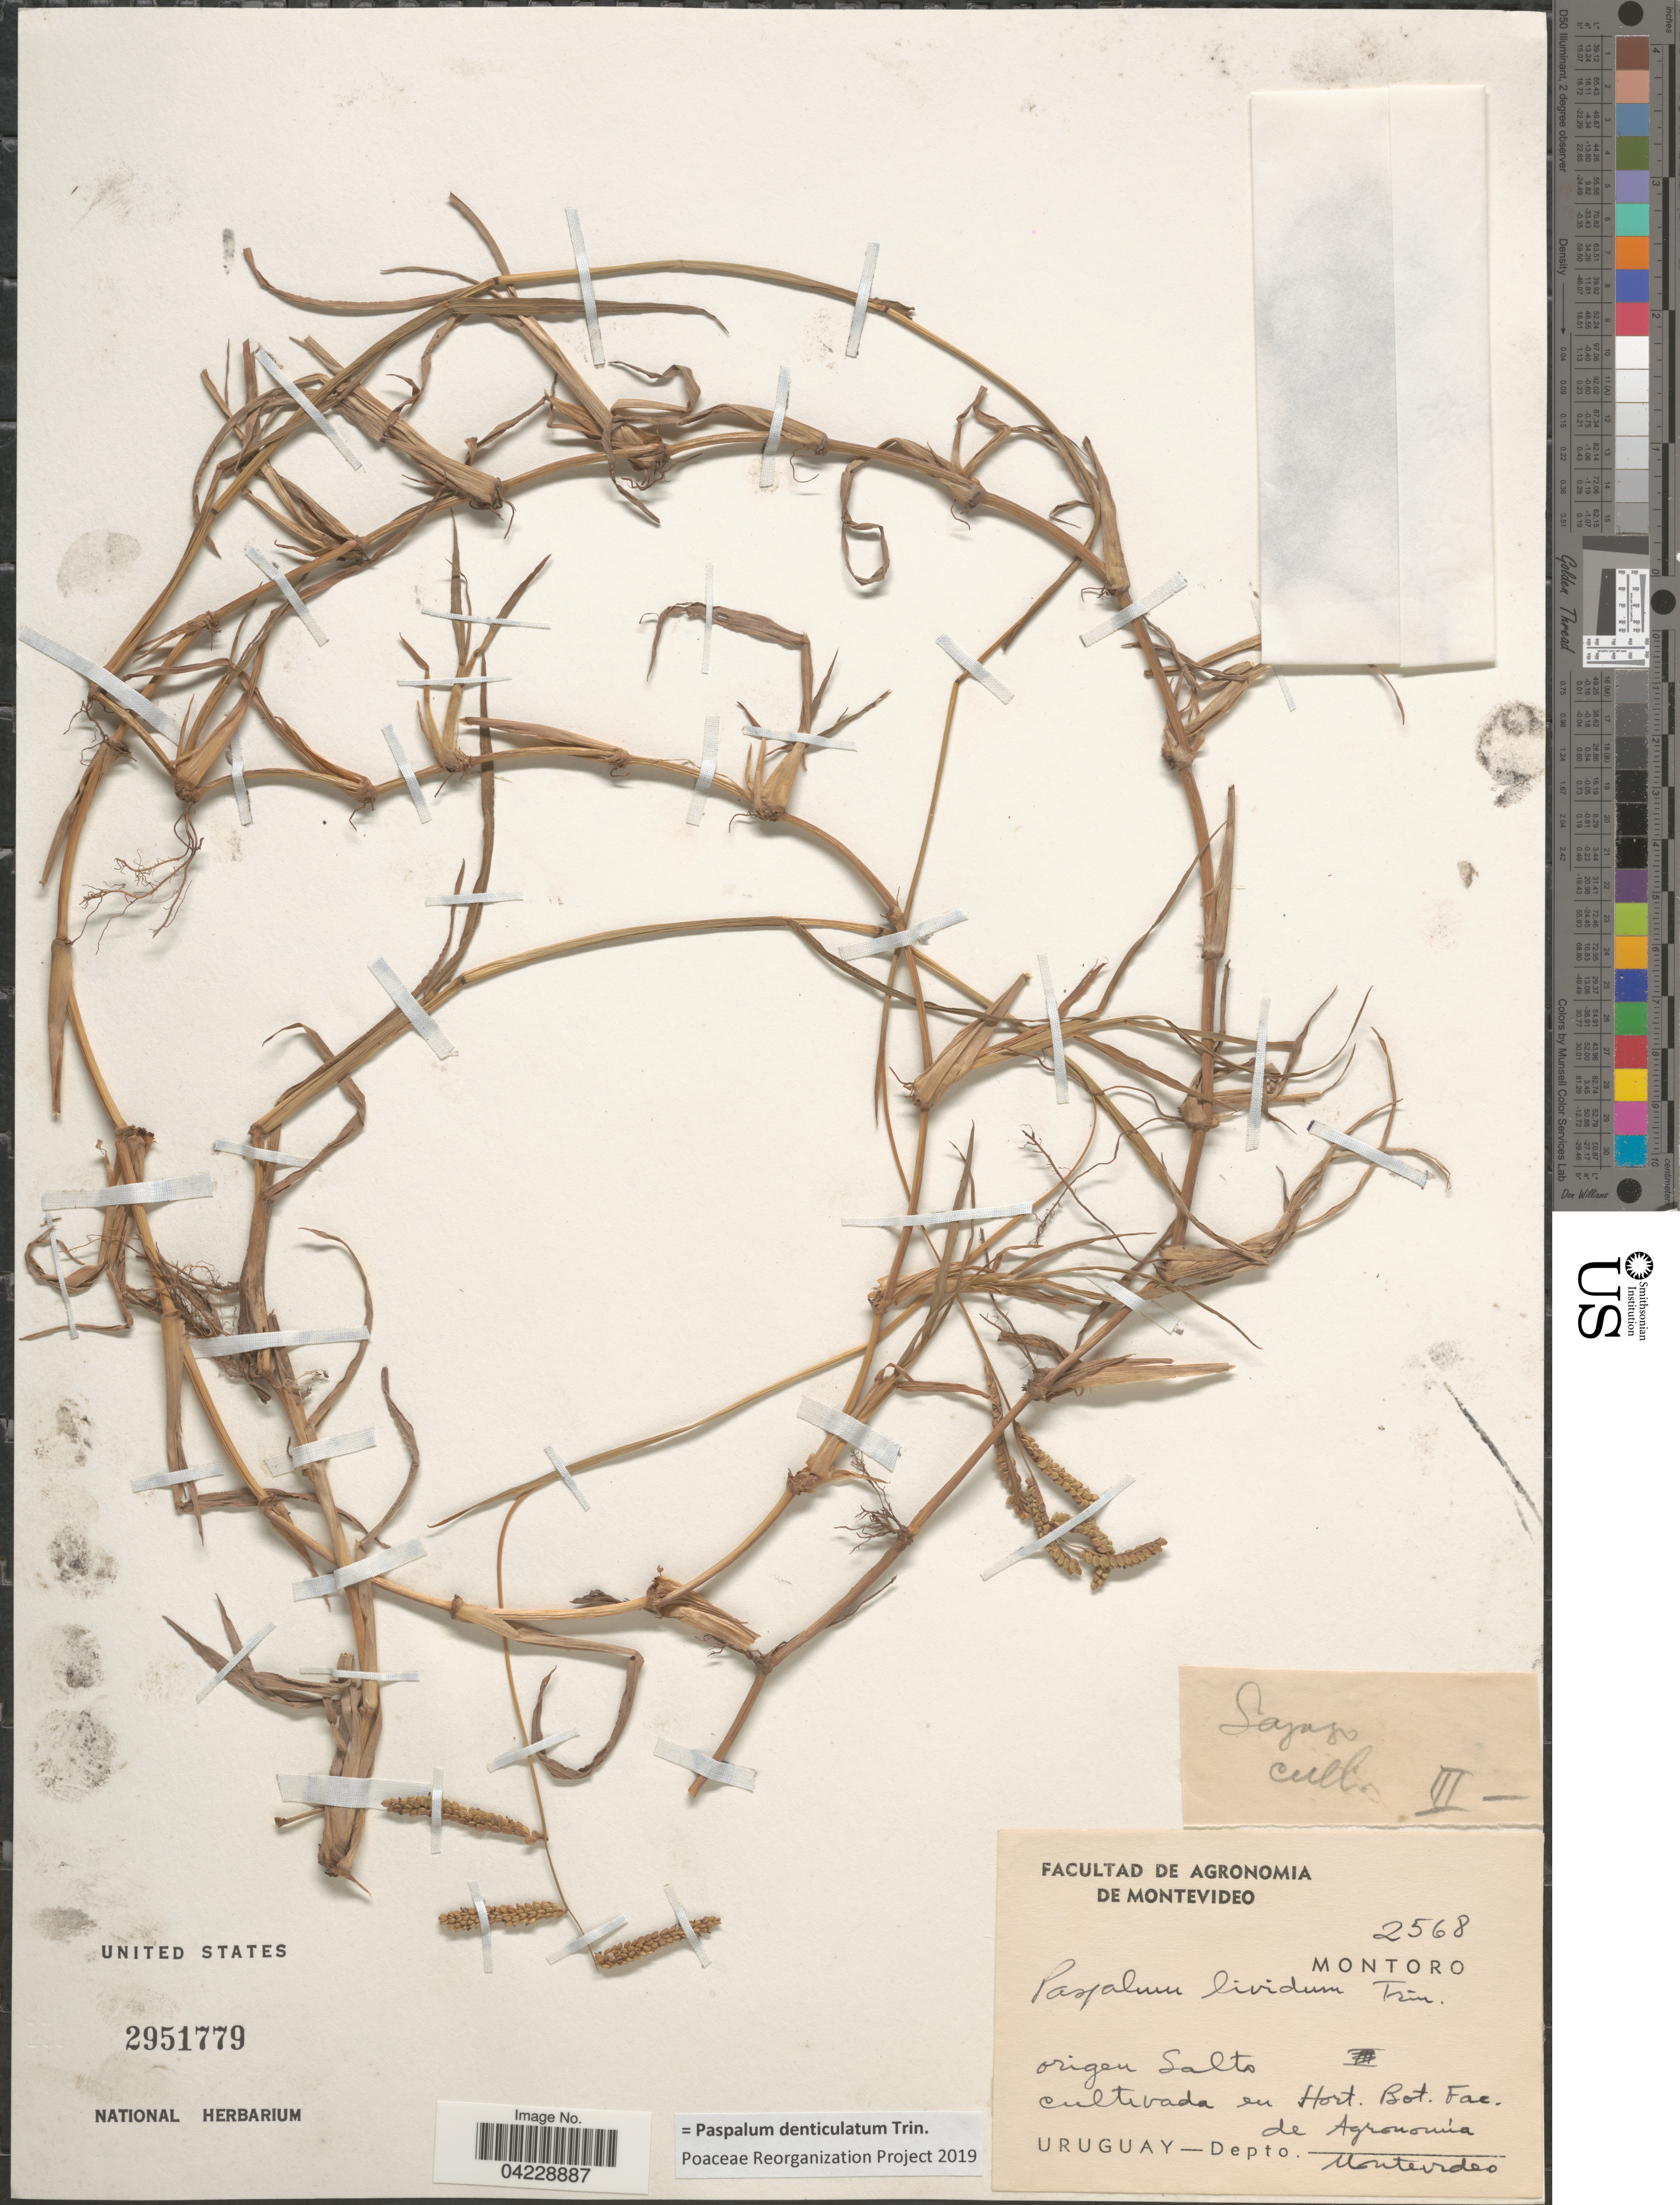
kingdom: Plantae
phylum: Tracheophyta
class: Liliopsida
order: Poales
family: Poaceae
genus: Paspalum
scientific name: Paspalum denticulatum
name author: Trin.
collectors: Montoro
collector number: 2568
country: Uruguay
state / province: Montevideo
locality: En Hort. Bot. Fac. de Agronomia. Depto. Montevideo.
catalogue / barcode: US 2951779